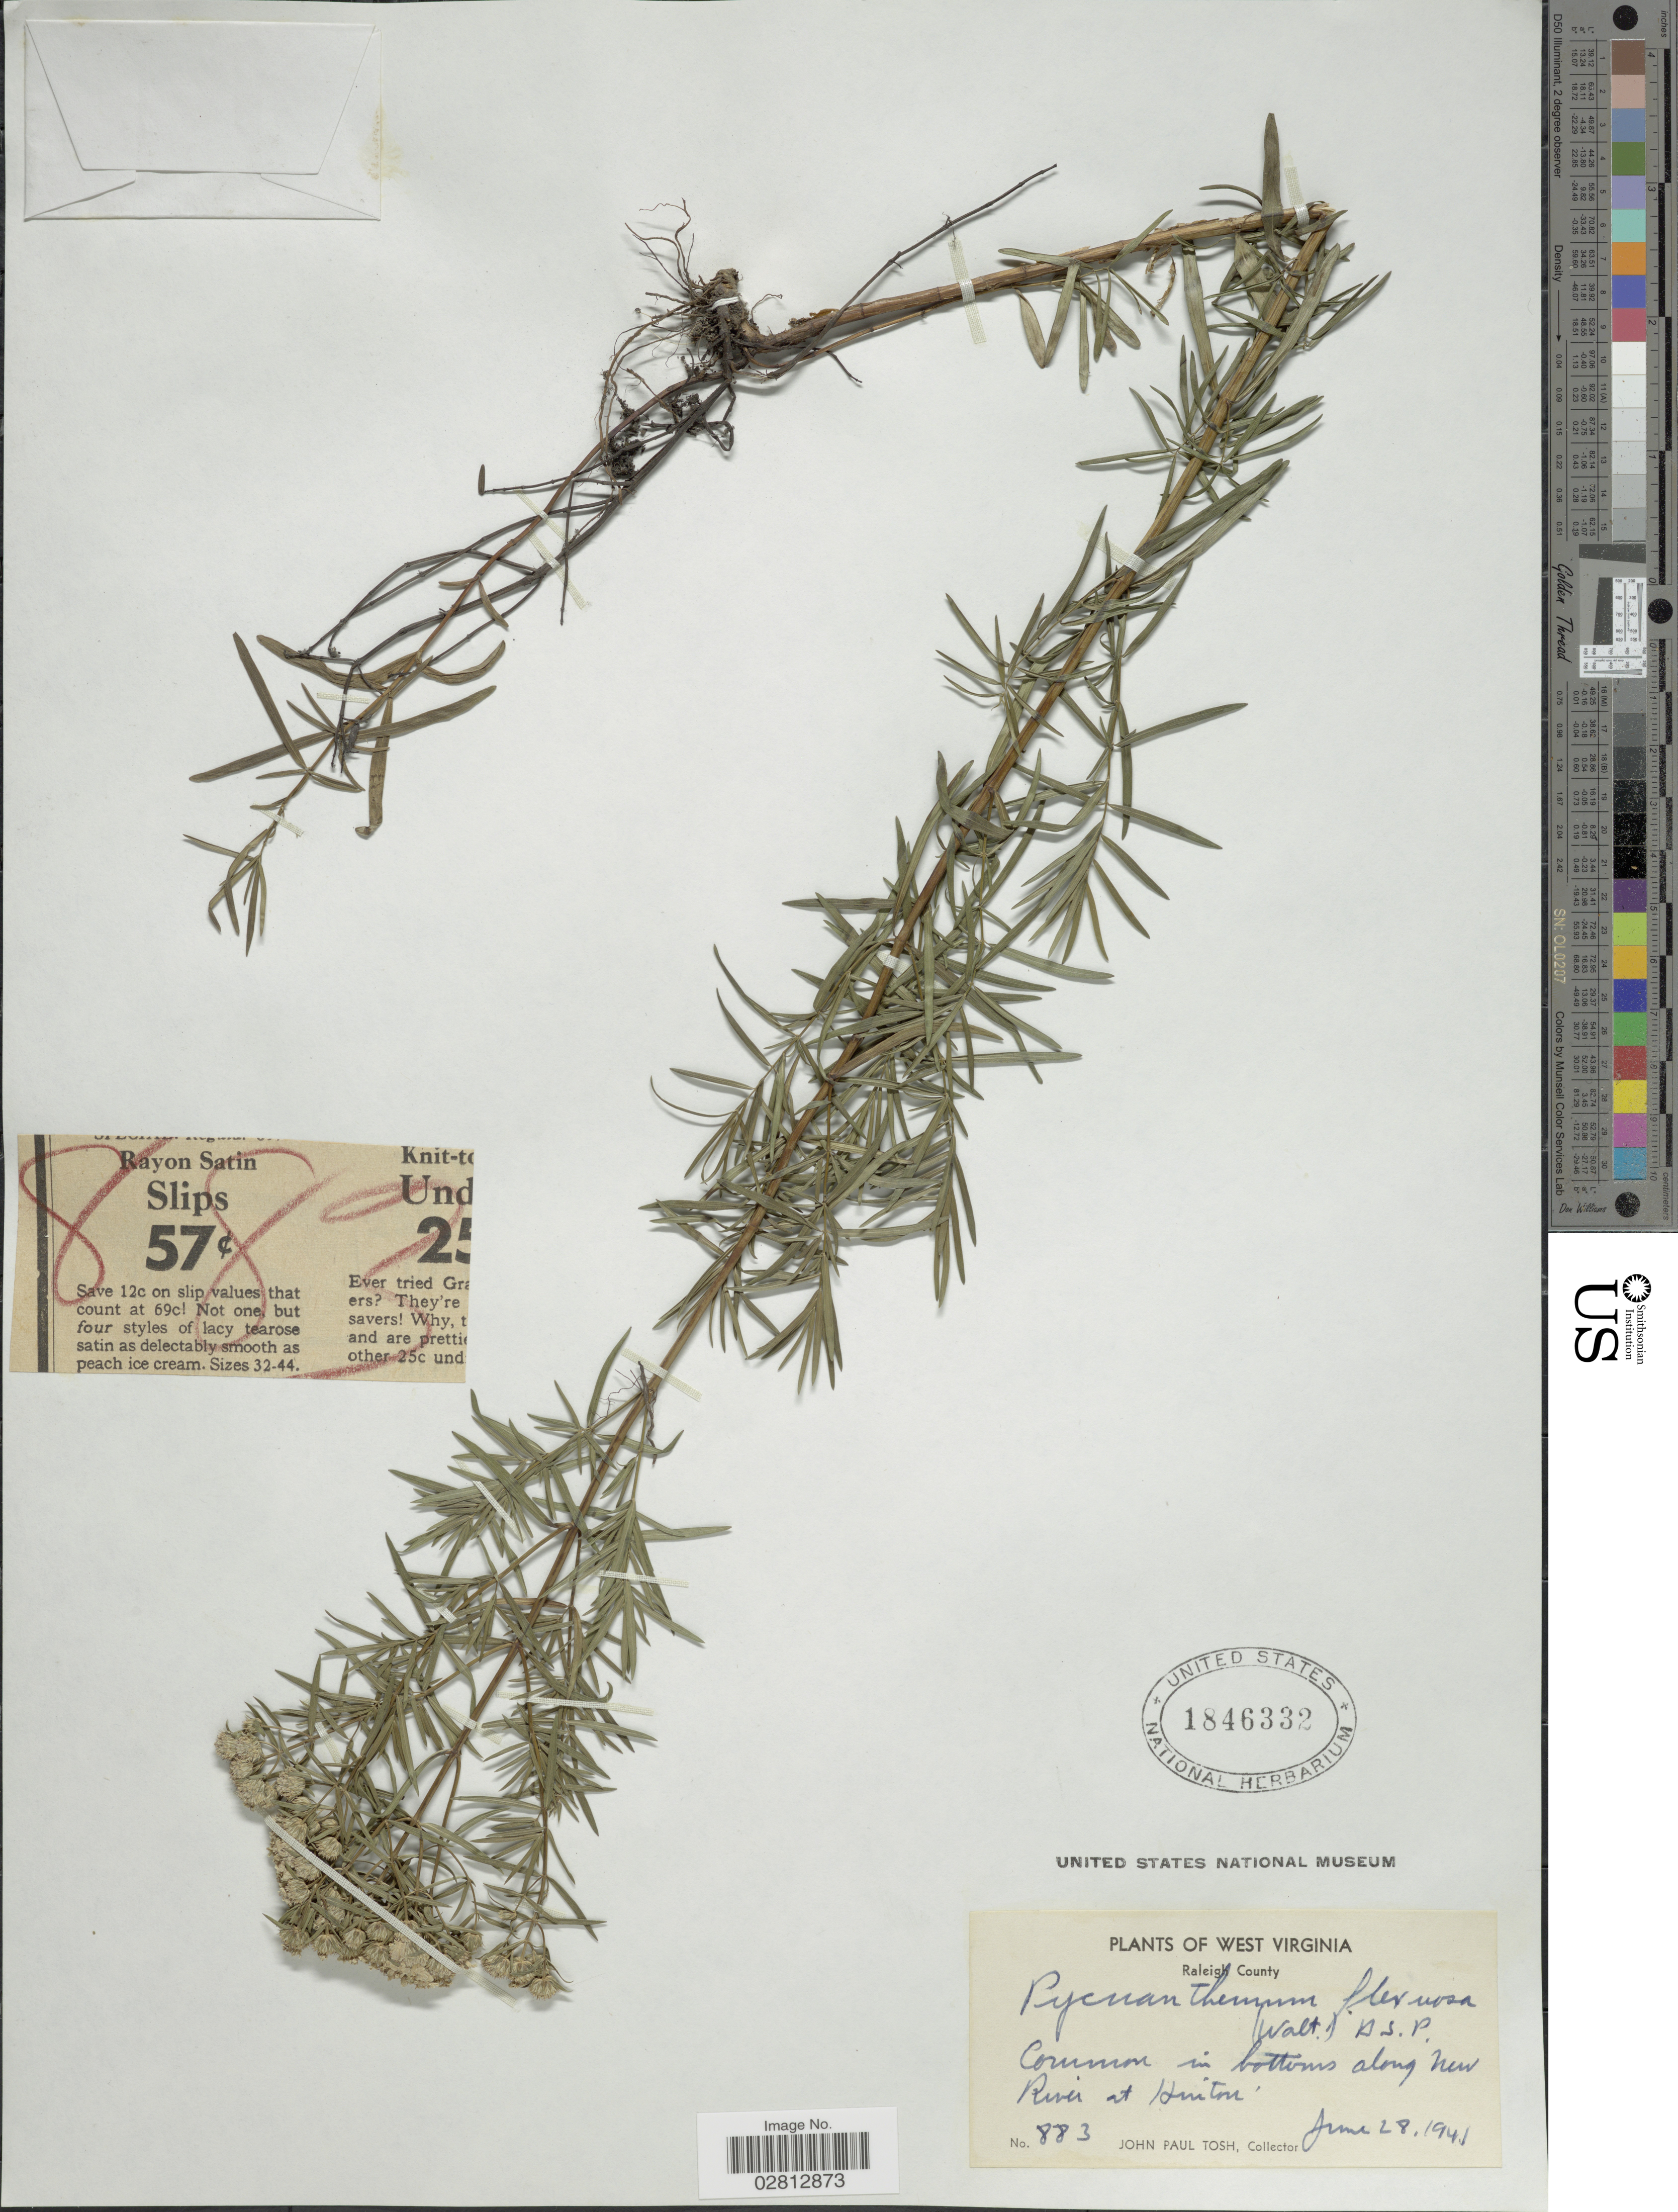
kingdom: Plantae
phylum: Tracheophyta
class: Magnoliopsida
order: Lamiales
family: Lamiaceae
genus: Pycnanthemum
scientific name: Pycnanthemum tenuifolium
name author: Schrad.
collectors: J. Tosh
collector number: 883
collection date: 1945-06-28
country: United States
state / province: West Virginia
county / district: Raleigh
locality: Raleigh County. Common in bottoms along New river at Hinton.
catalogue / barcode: US 1846332